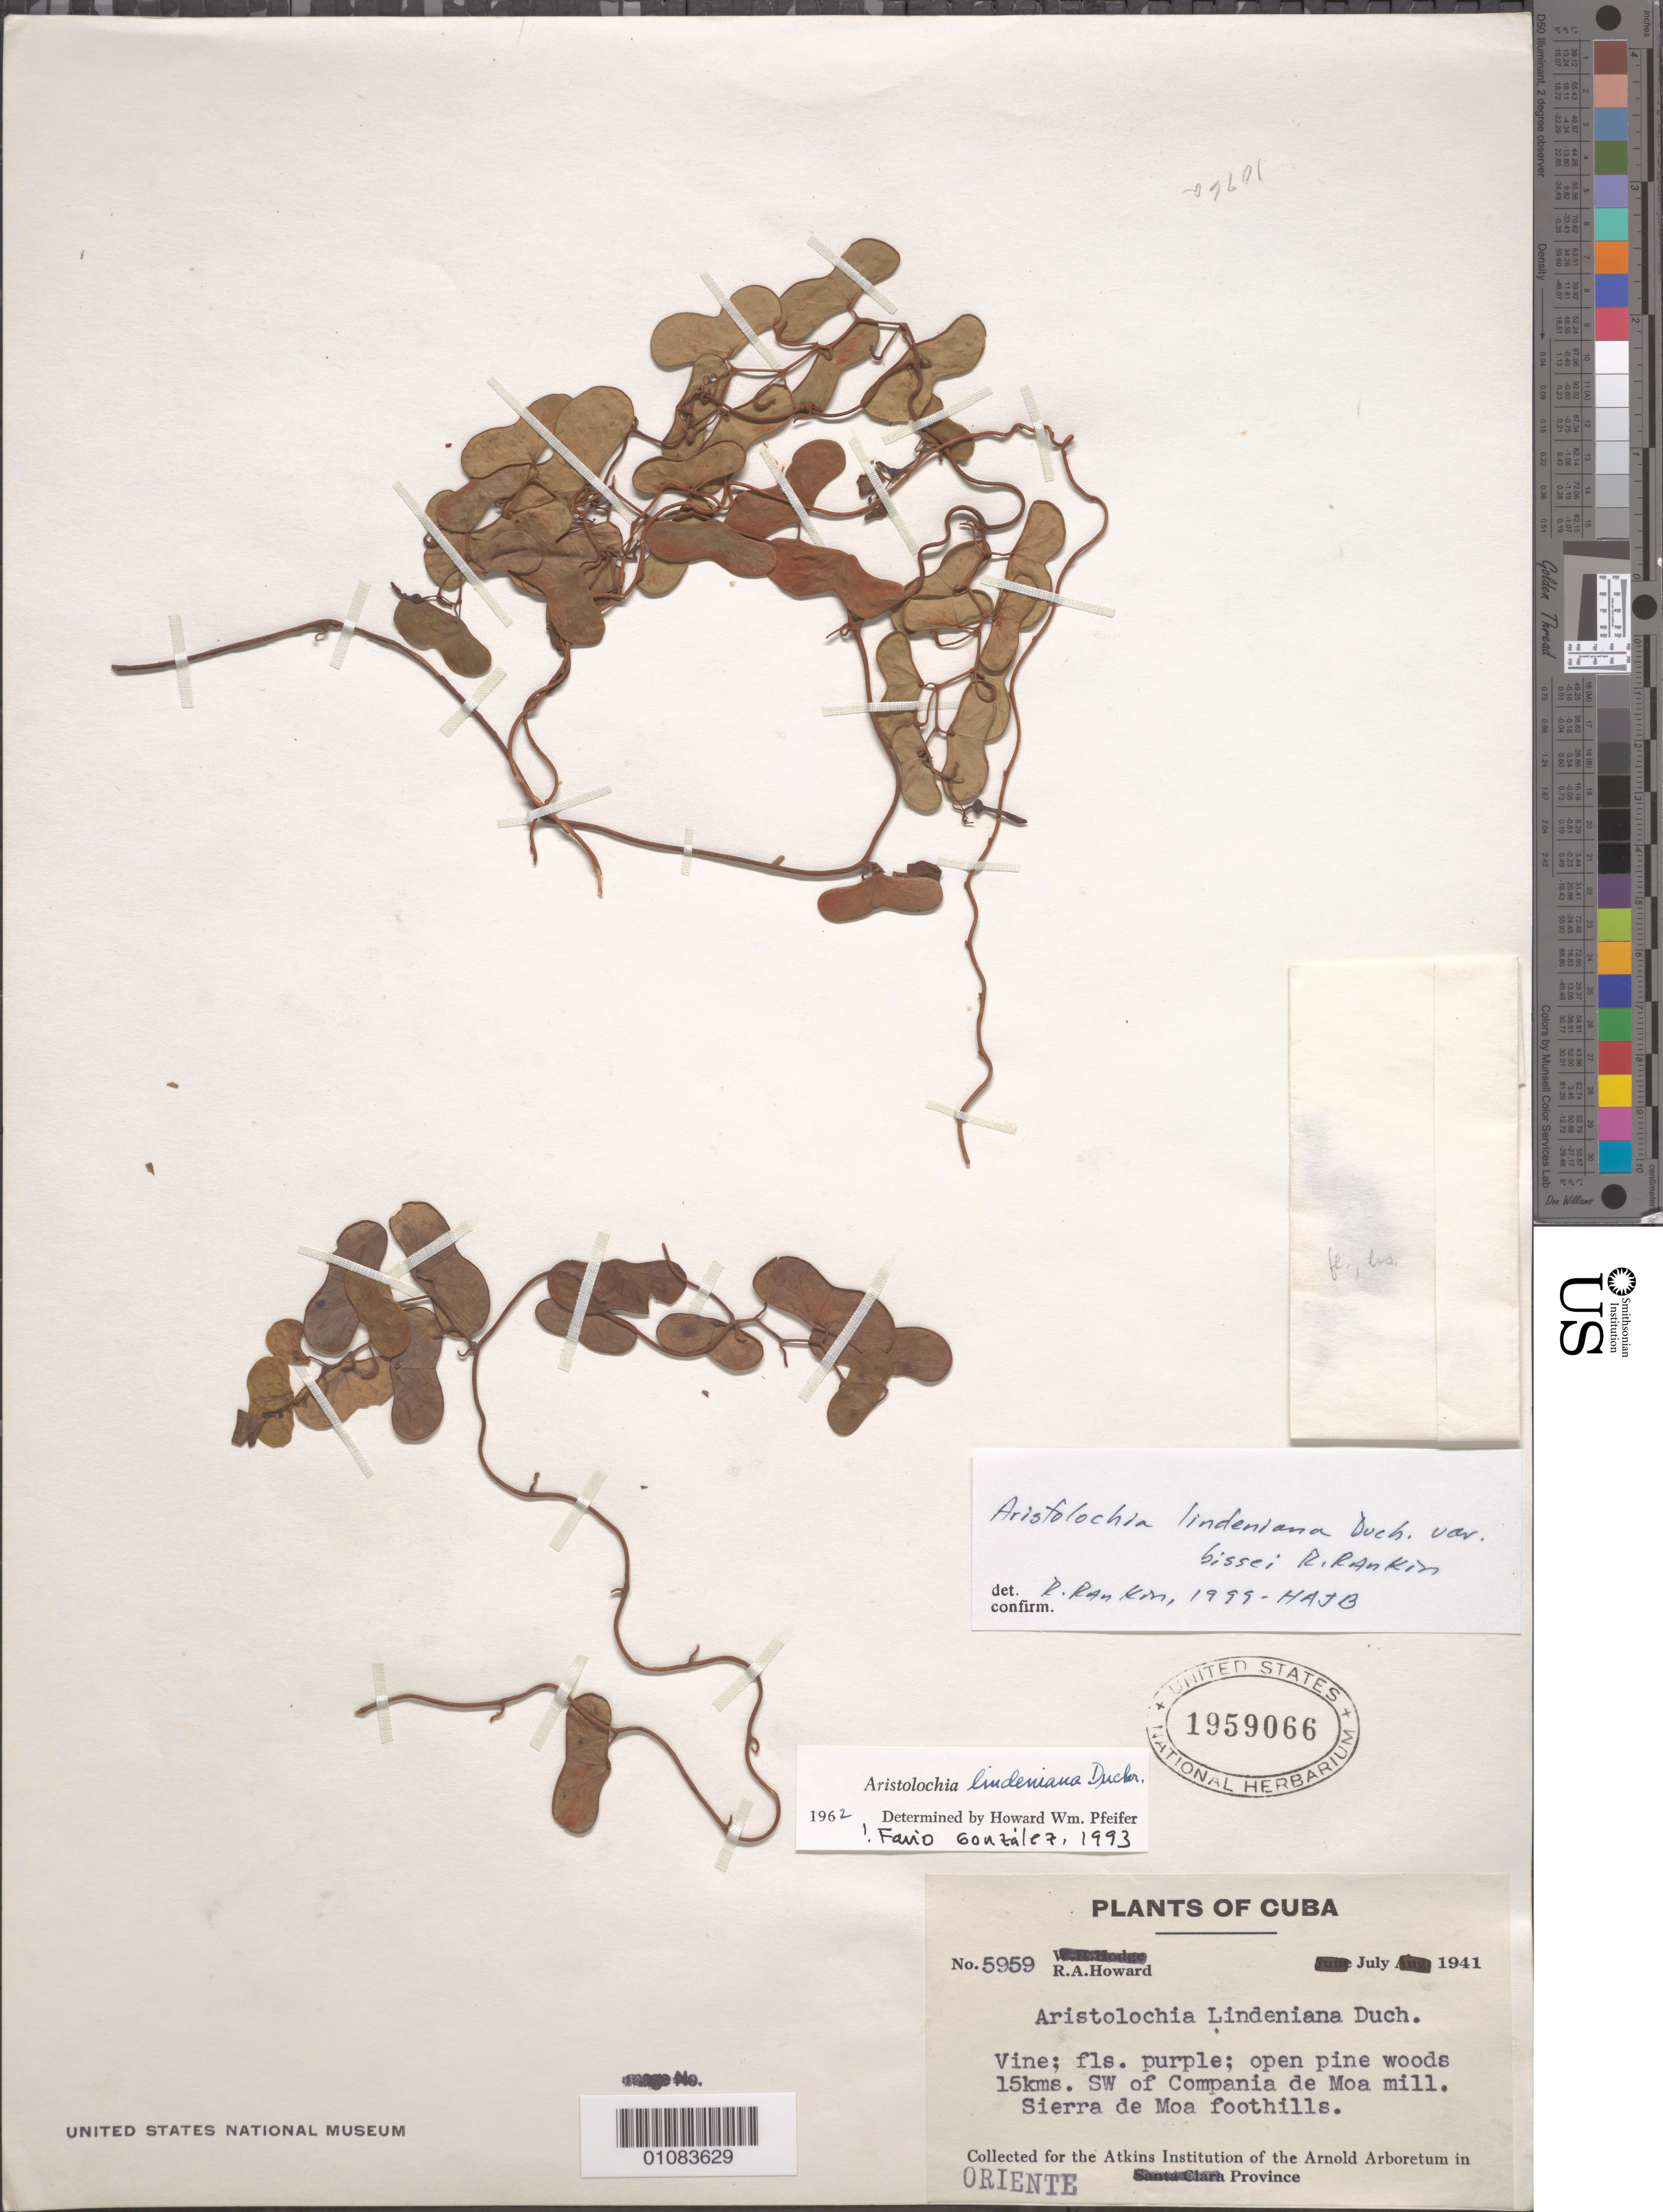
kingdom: Plantae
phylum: Tracheophyta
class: Magnoliopsida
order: Piperales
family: Aristolochiaceae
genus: Aristolochia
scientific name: Aristolochia lindeniana var. bissei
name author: R. Rankin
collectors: R. A. Howard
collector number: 5959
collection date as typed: Jul 1941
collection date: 1941-07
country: Cuba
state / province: Holguín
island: Cuba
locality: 15 km SW of Compania de Moa mill Sierra de Moa foothills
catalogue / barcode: US 1959066